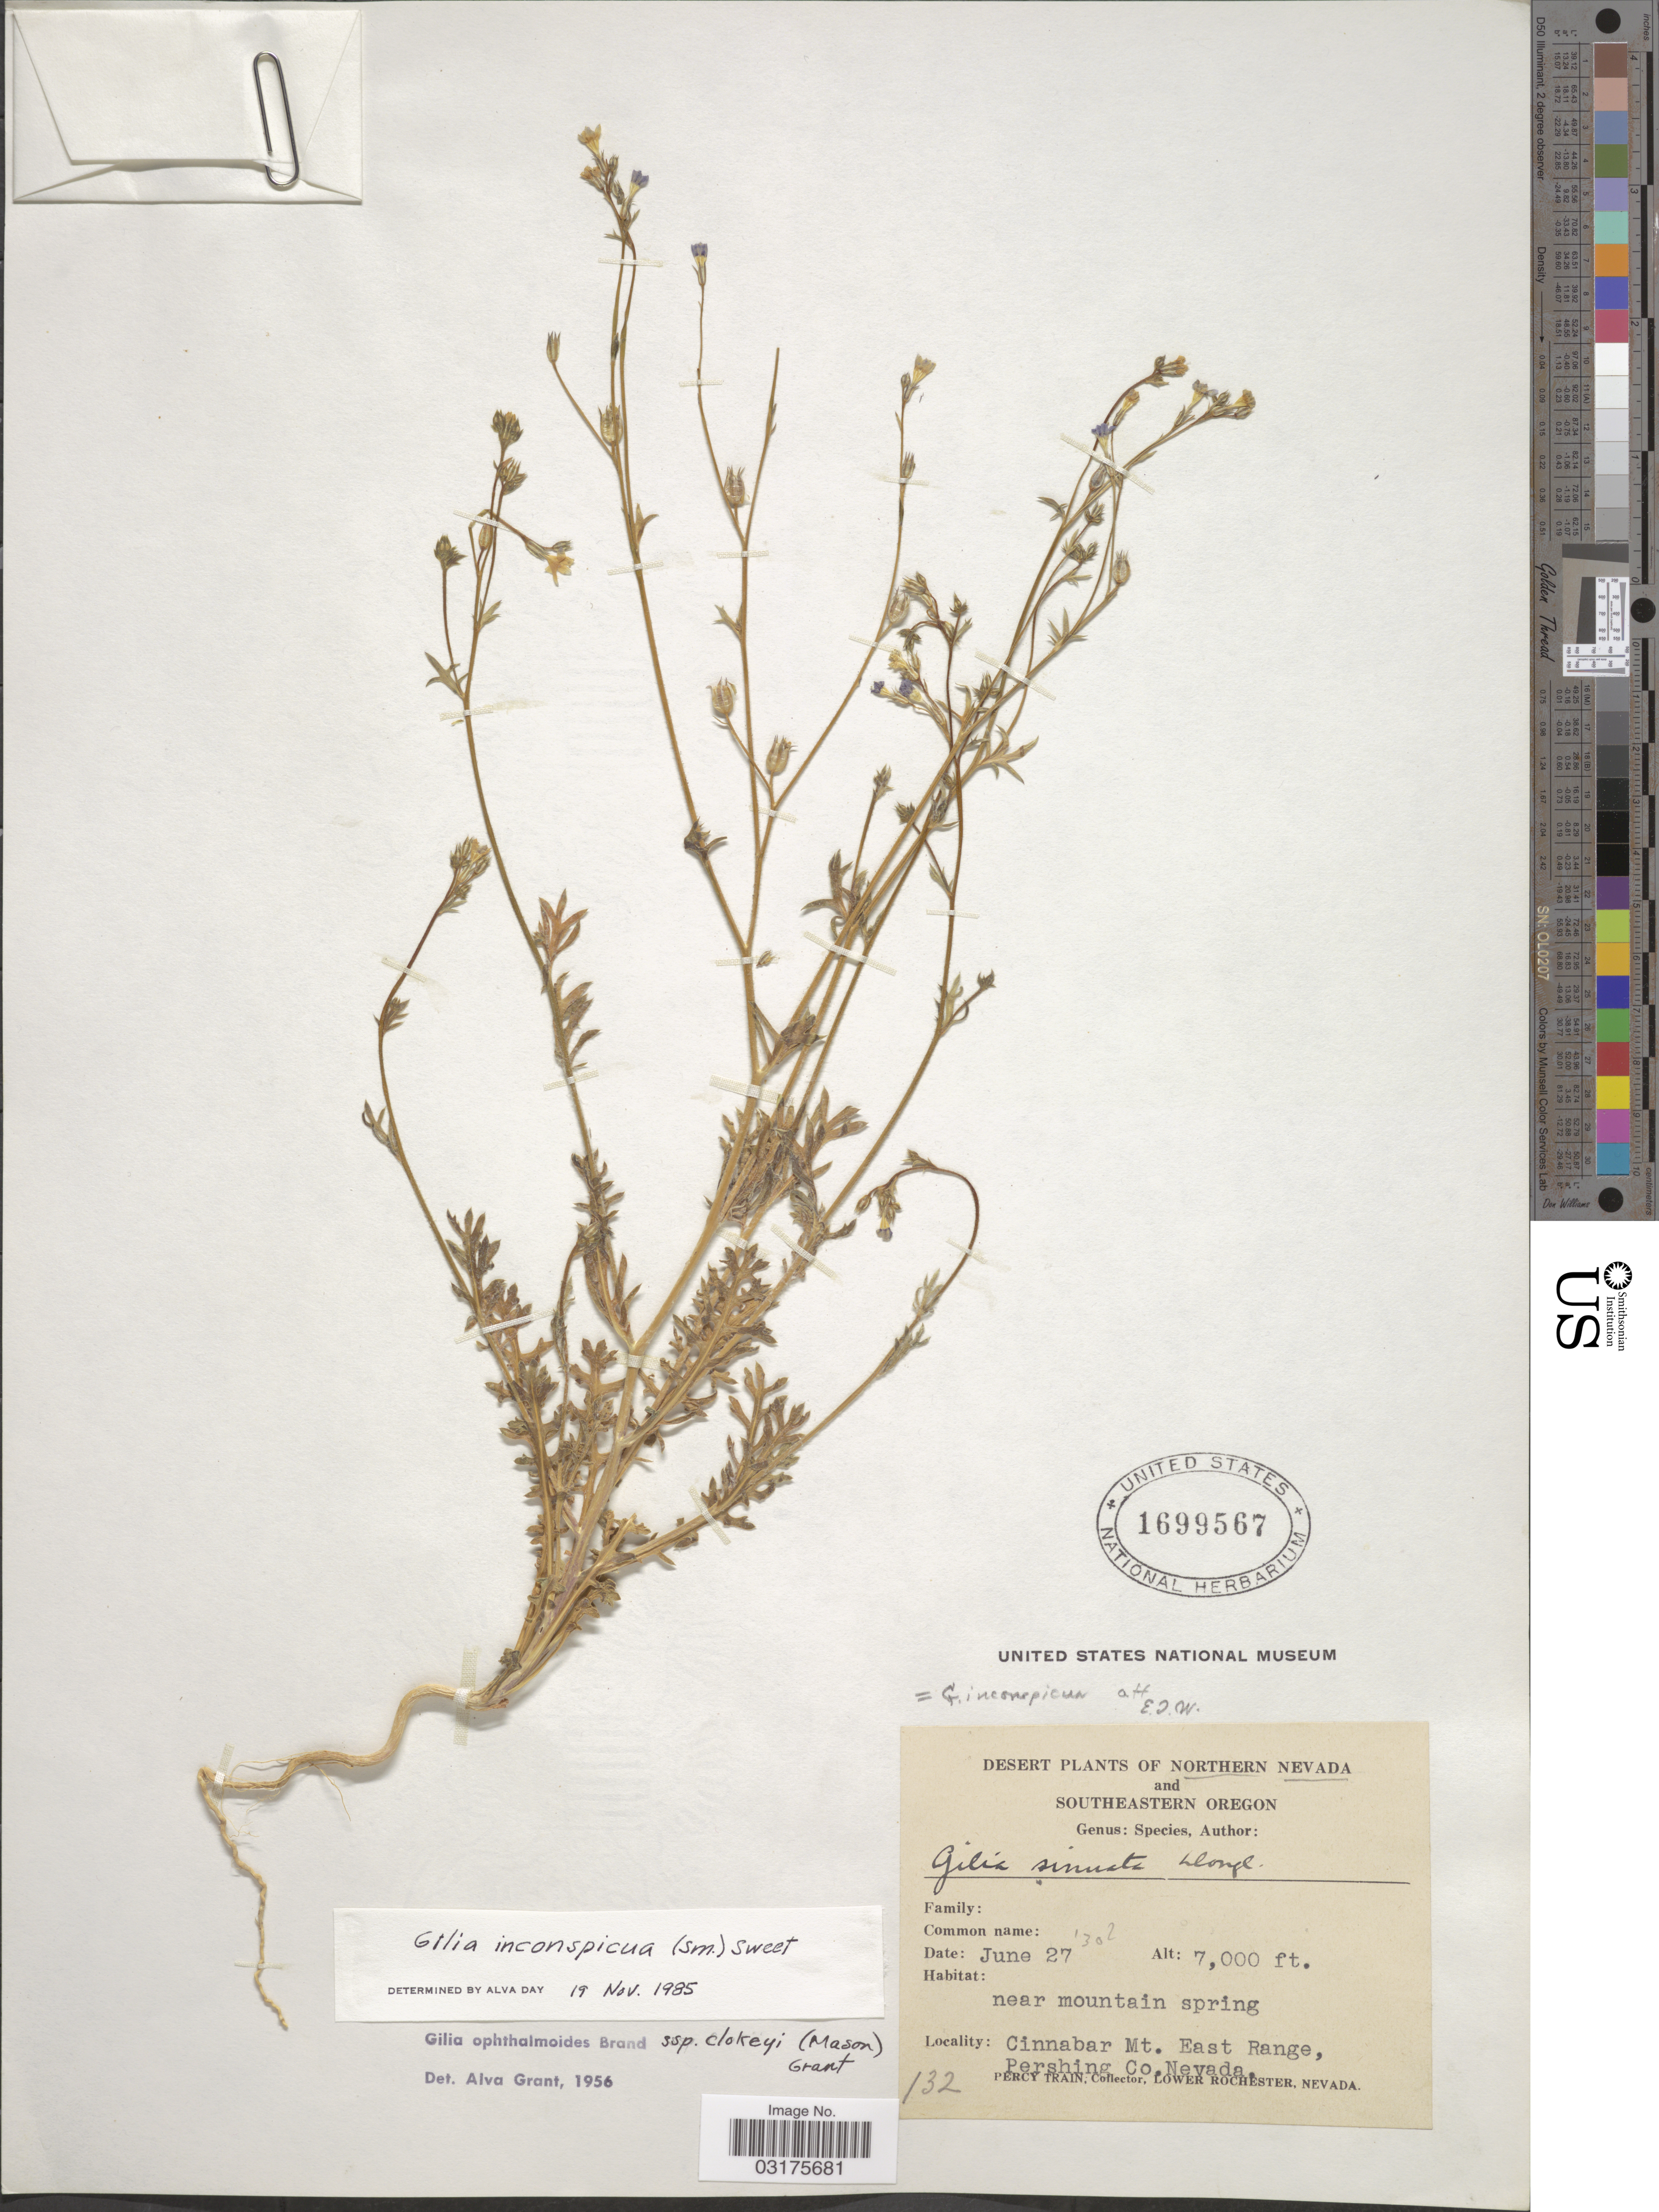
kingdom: Plantae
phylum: Tracheophyta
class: Magnoliopsida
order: Ericales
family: Polemoniaceae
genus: Gilia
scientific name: Gilia inconspicua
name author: (Sm.) Sweet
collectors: P. Train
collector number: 132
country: United States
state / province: Nevada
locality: Northern Nevada, near mountain spring. Cinnabar Mt. East Range, Pershing Co.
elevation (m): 213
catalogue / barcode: US 1699567